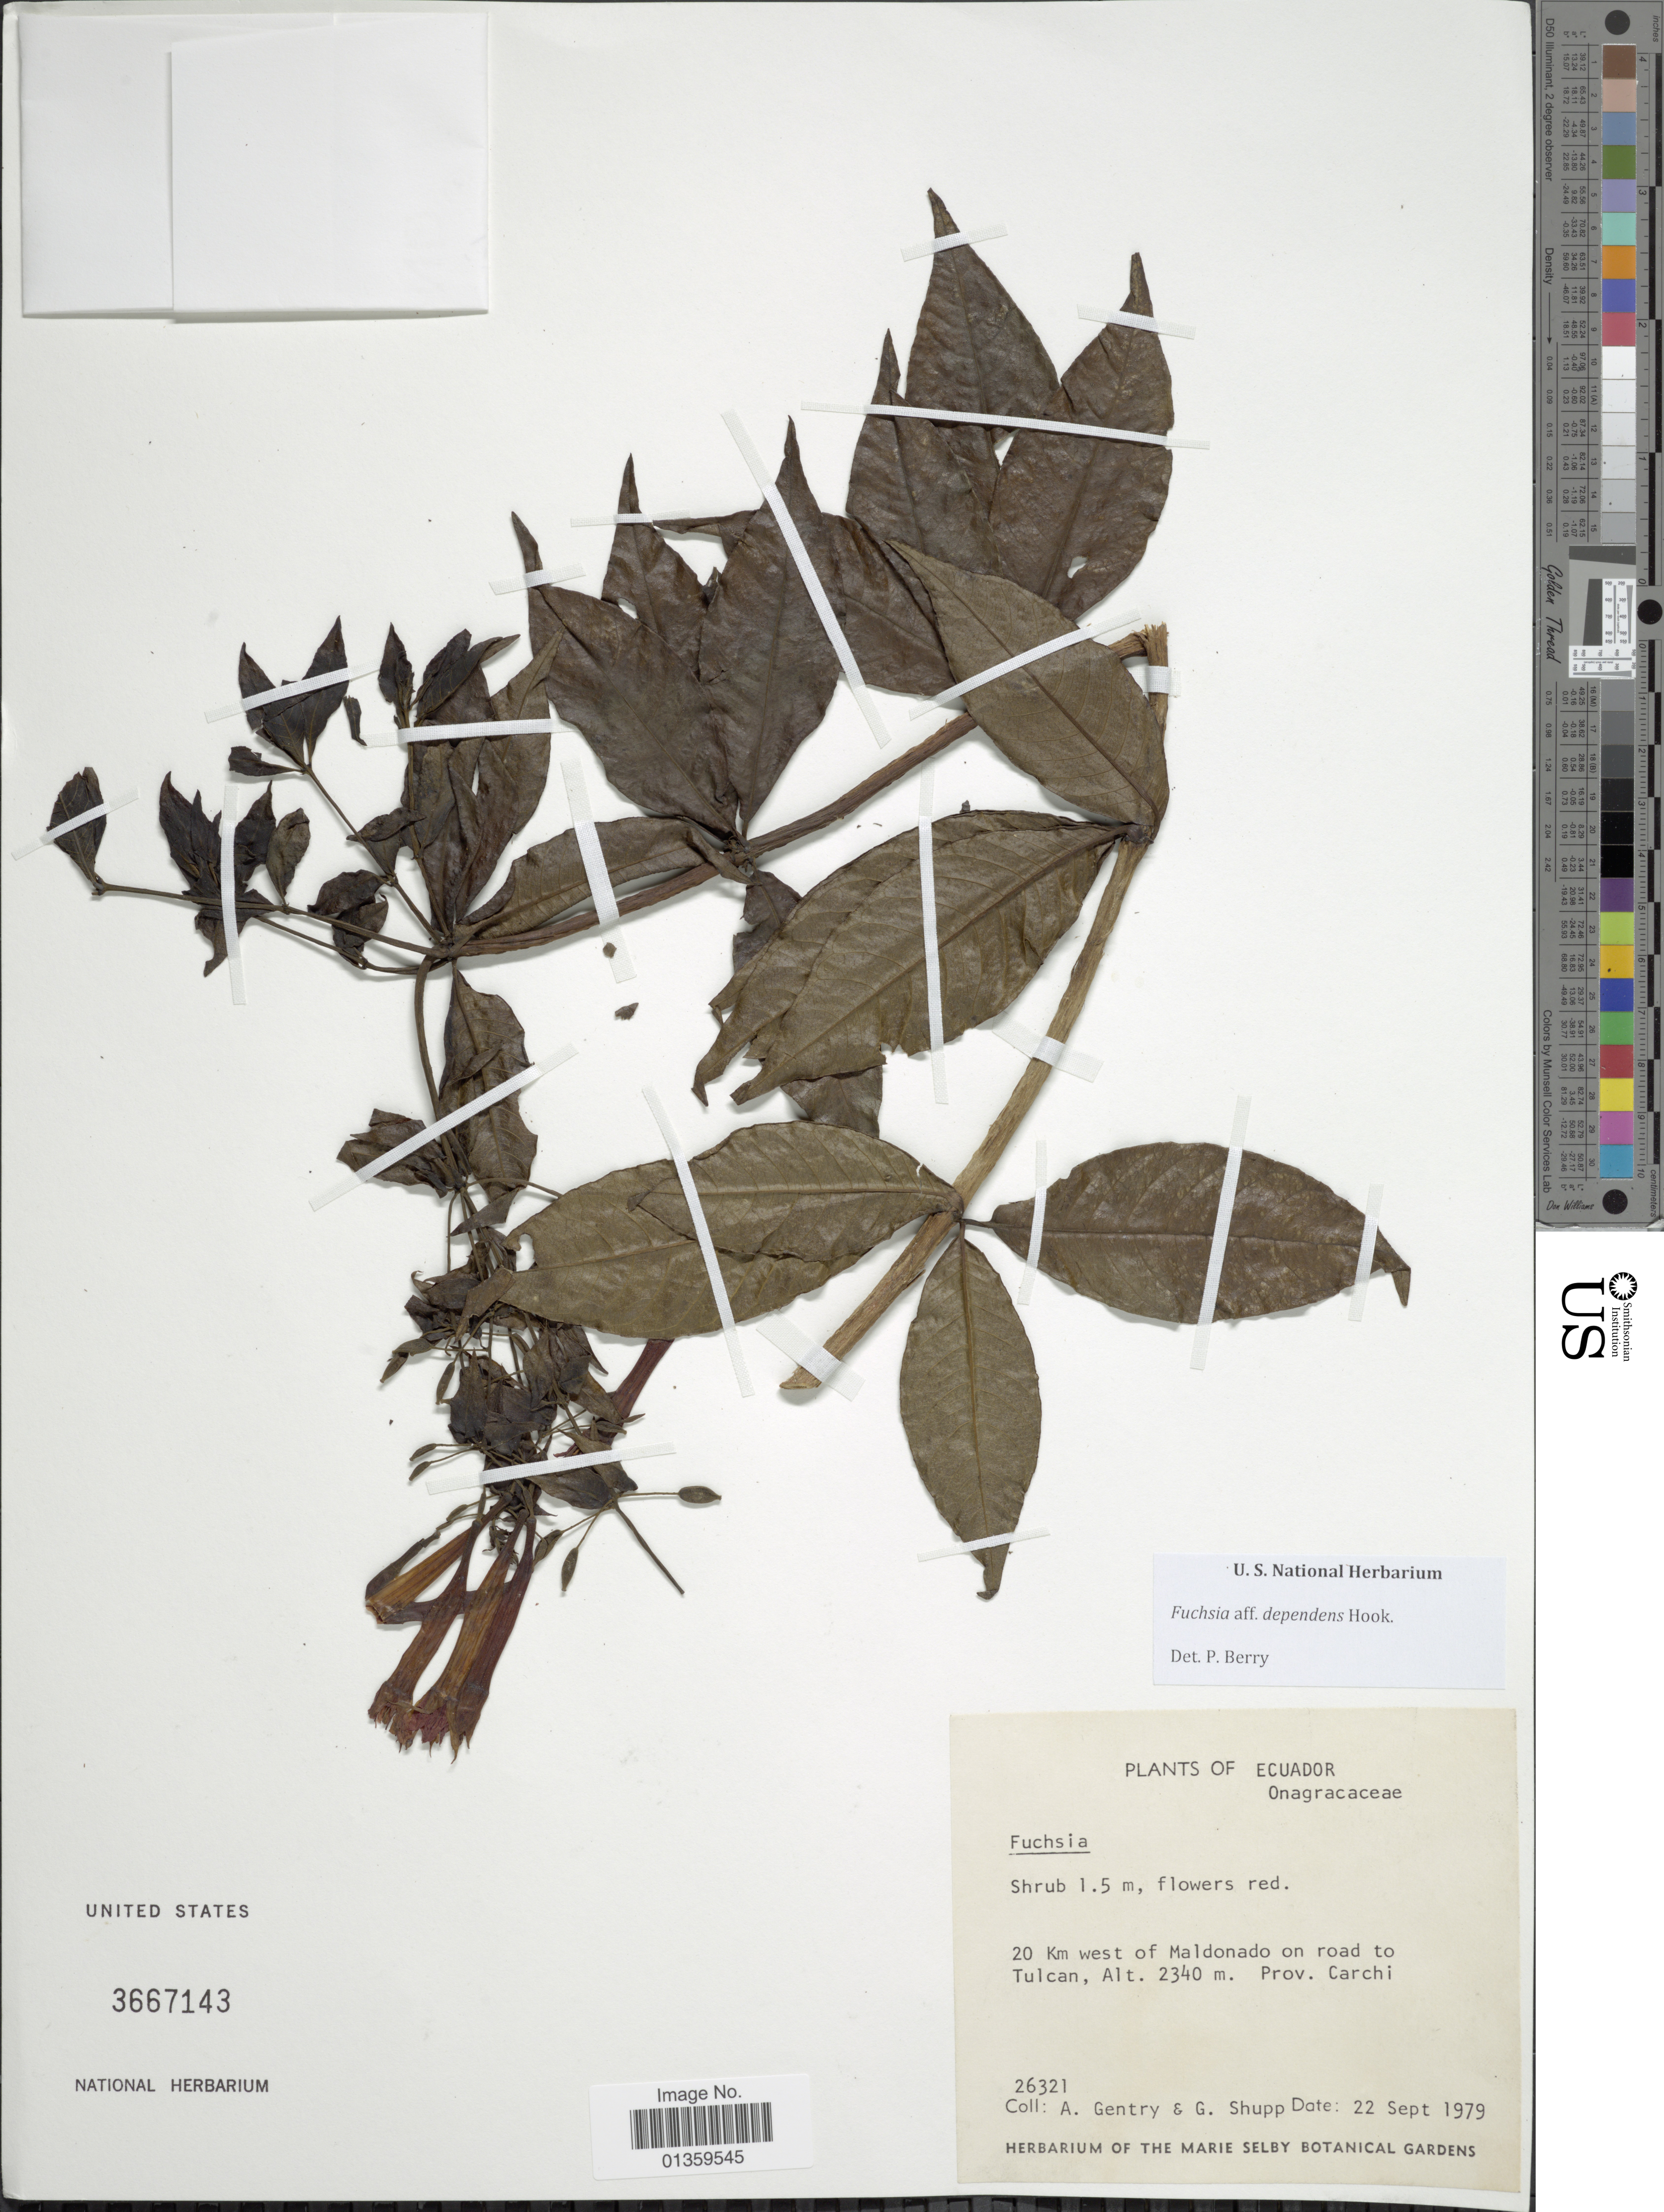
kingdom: Plantae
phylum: Tracheophyta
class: Magnoliopsida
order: Myrtales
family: Onagraceae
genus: Fuchsia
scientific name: Fuchsia dependens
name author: Hook.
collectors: A. H. Gentry & G. Shupp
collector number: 26321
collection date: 1979-09-22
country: Ecuador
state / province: Carchi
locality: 20 Km west of Maldonado on road to Tulcan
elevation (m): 2340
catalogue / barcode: US 3667143